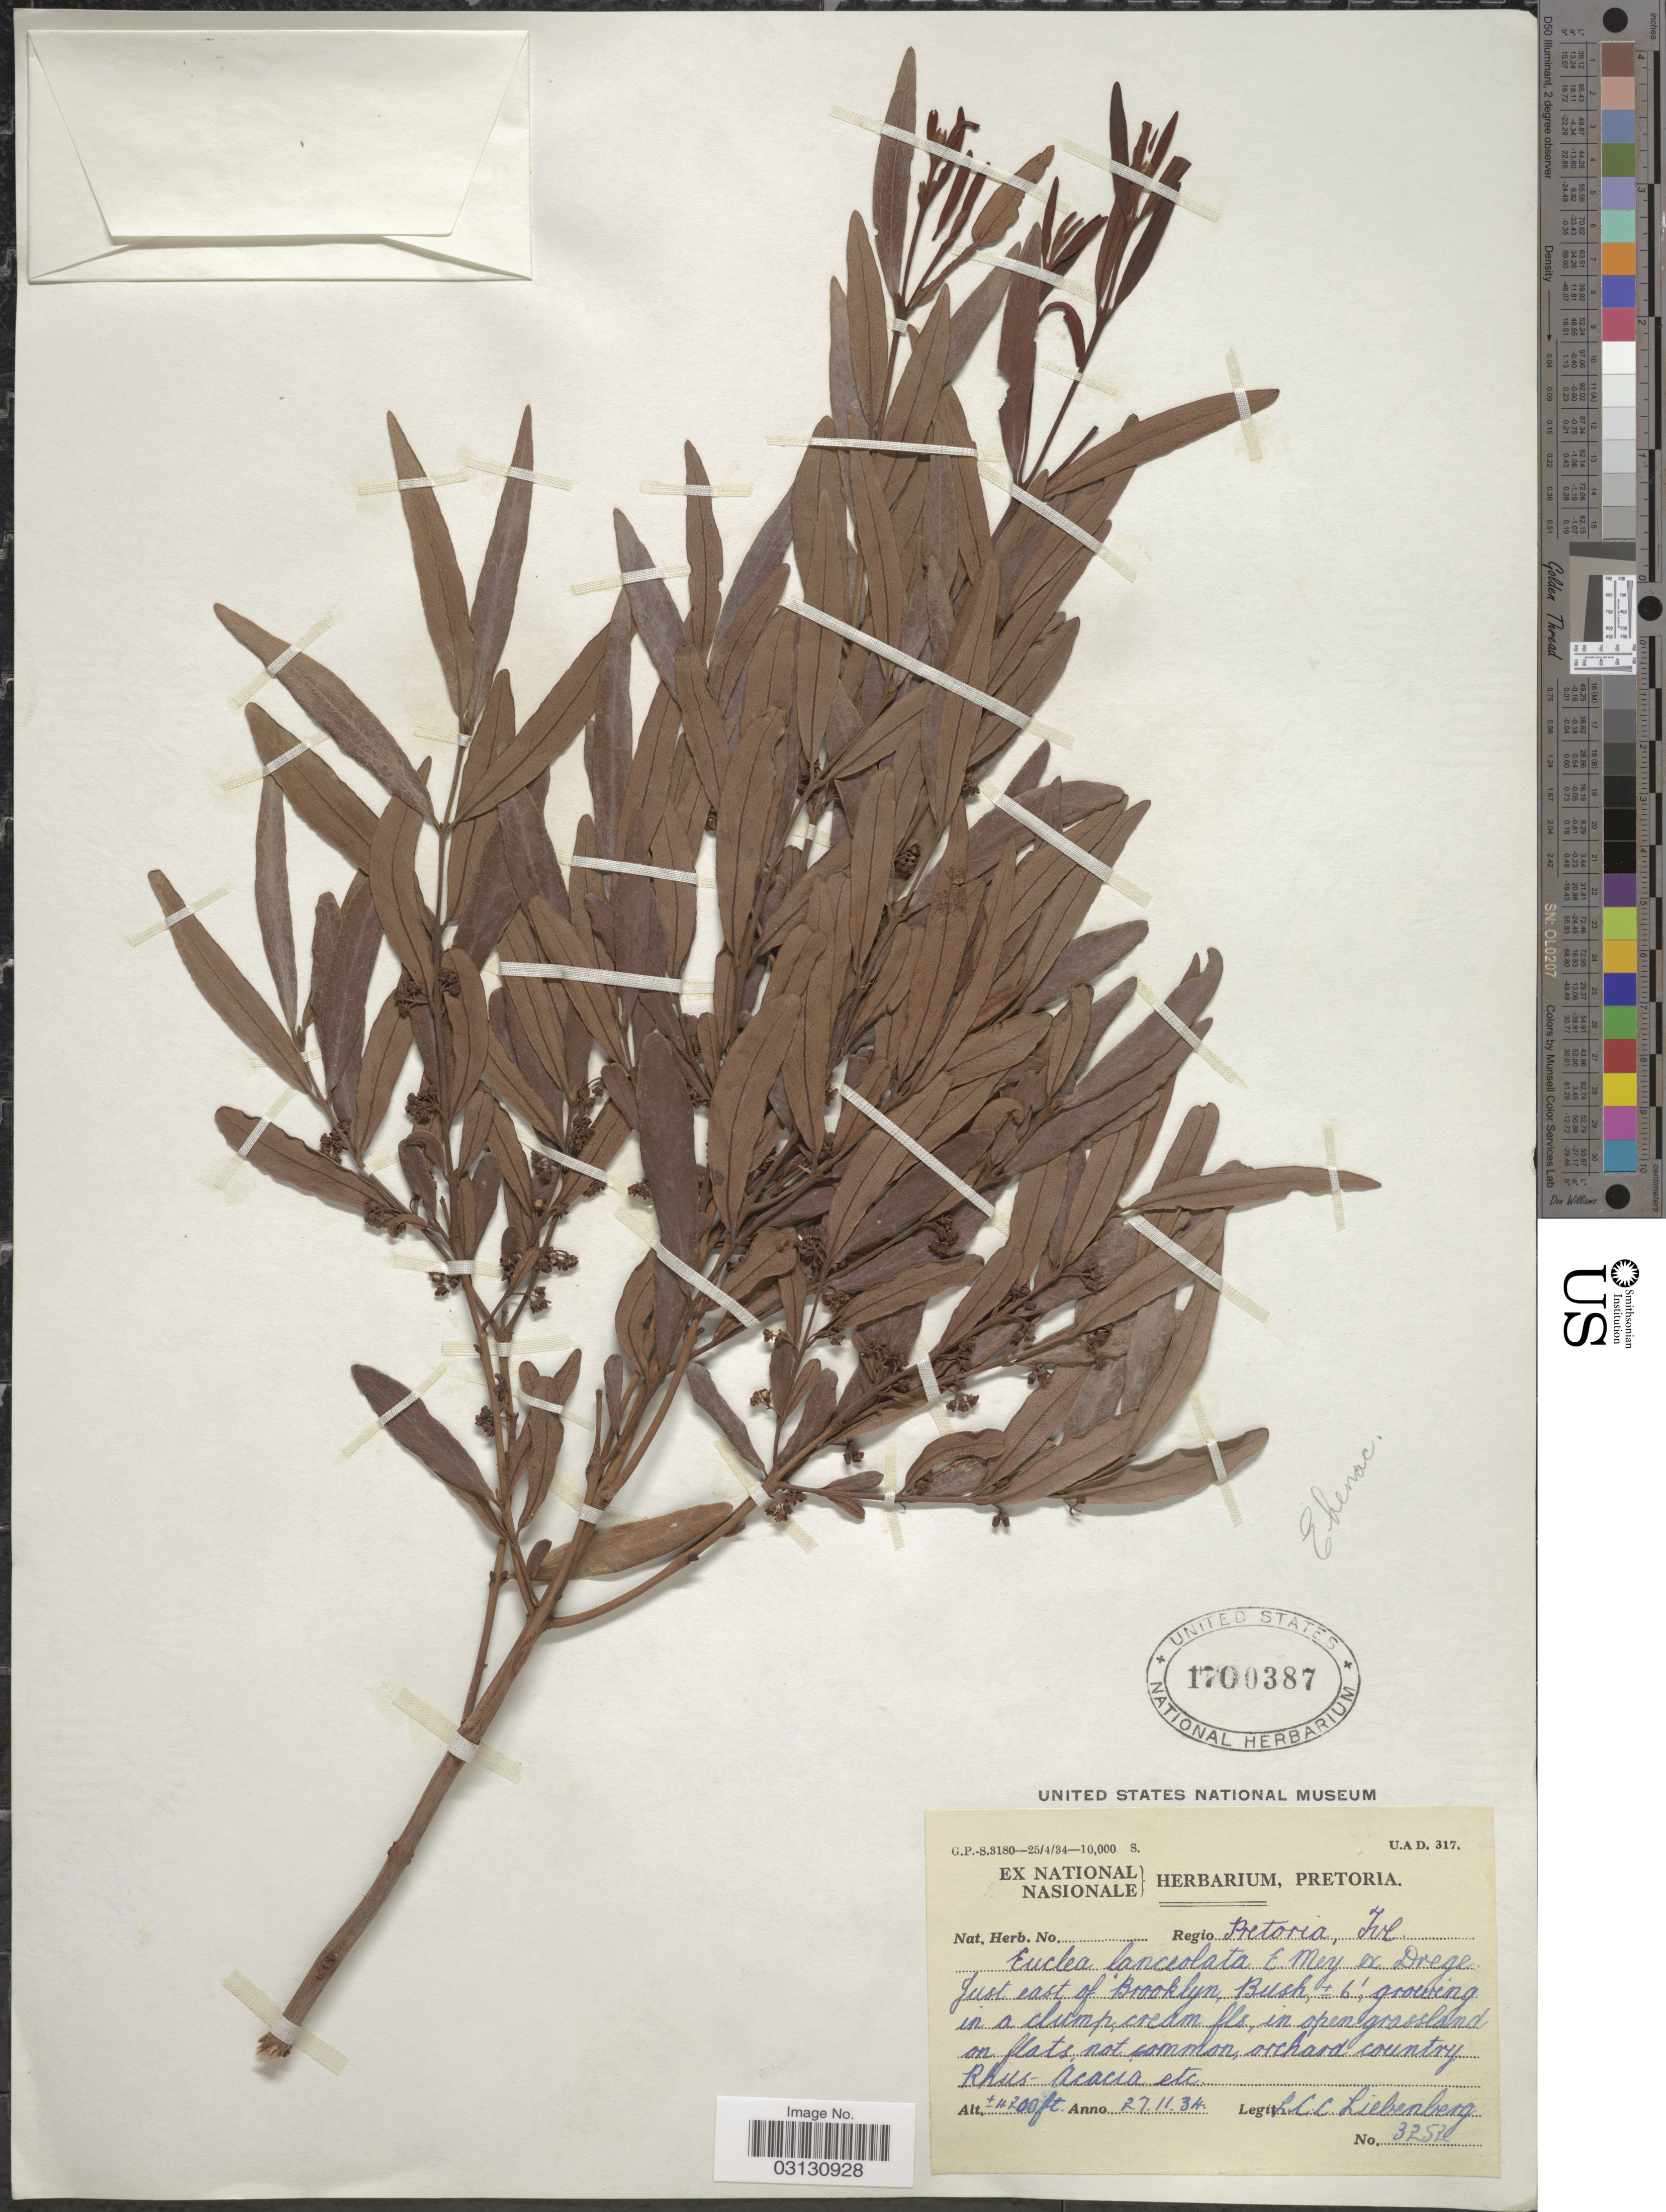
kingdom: Plantae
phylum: Tracheophyta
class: Magnoliopsida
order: Ericales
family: Ebenaceae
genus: Euclea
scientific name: Euclea lanceolata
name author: E. Mey. ex A. DC.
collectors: L. Liebenberg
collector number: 3252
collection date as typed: Transcribed d/m/y: 27/11/34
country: South Africa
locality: Regio Pretoria, Tvl., Just east of Brooklyn.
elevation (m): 61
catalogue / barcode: US 1700387